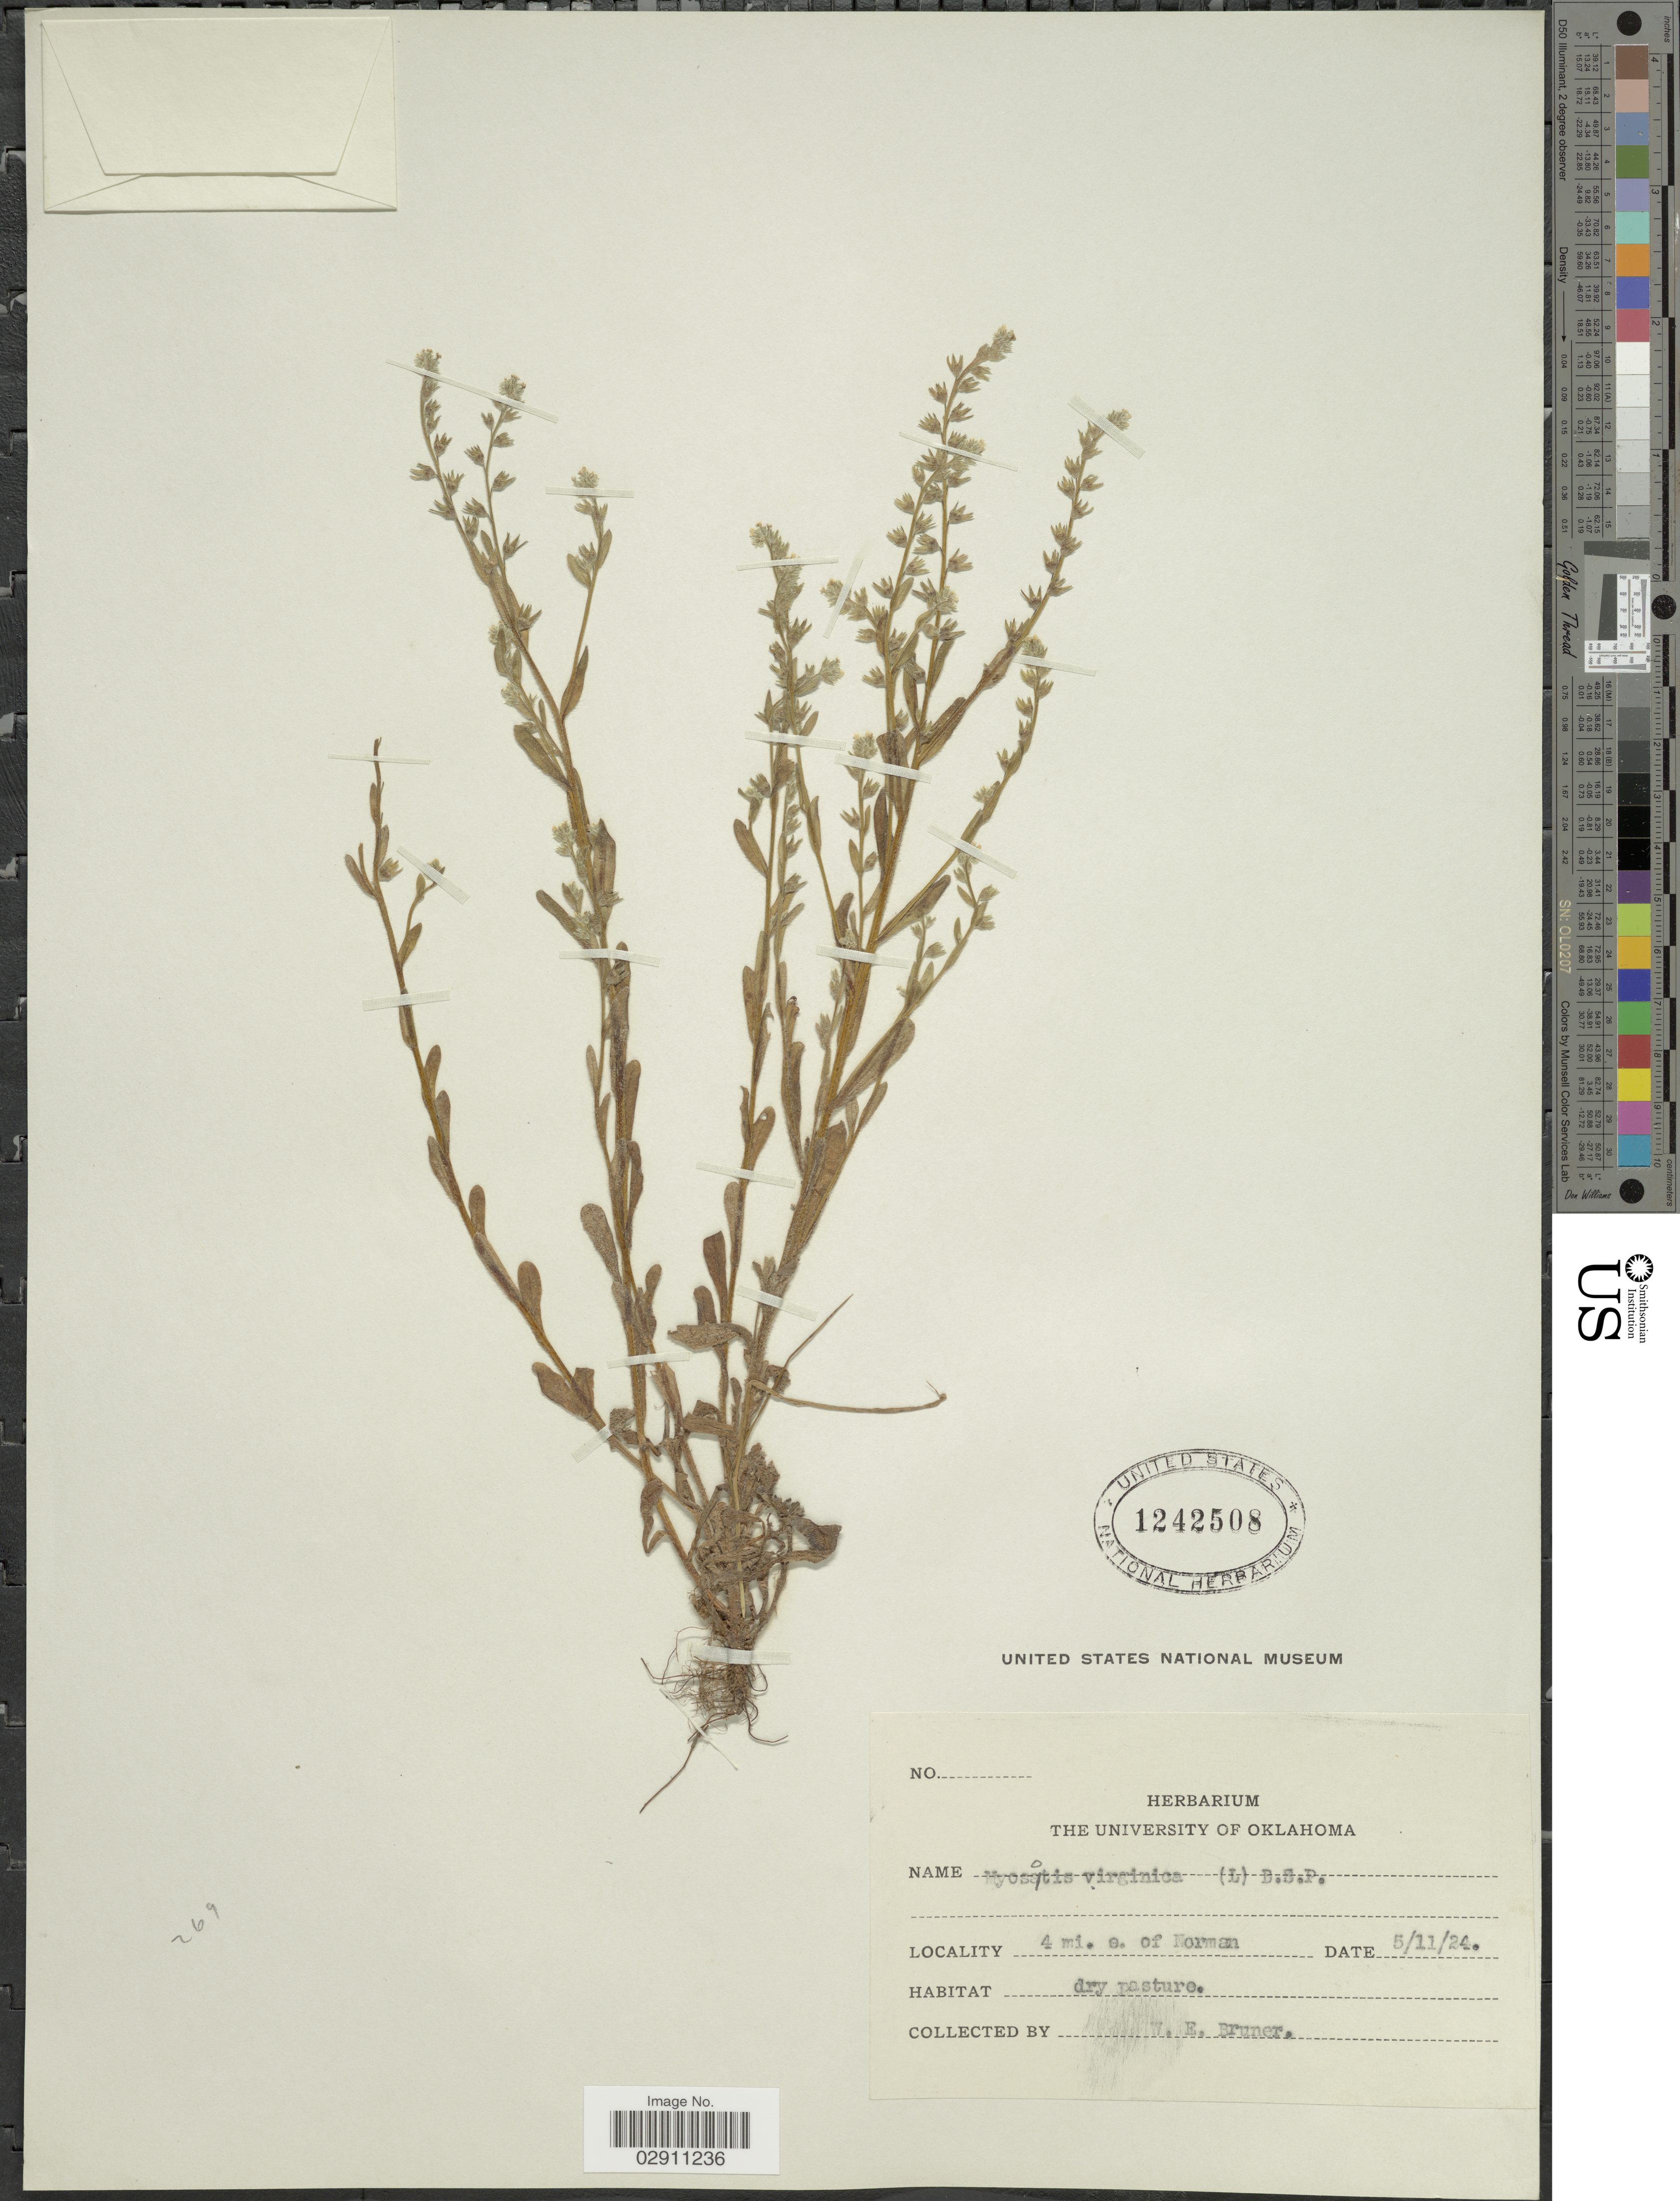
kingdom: Plantae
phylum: Tracheophyta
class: Magnoliopsida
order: Boraginales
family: Boraginaceae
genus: Myosotis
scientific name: Myosotis verna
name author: Nutt.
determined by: Goldman, Doug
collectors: W. Bruner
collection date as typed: Transcribed d/m/y: 11/5/24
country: United States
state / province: Oklahoma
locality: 4 mi. e. of Norman.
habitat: dry pasture.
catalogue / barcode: US 1242508